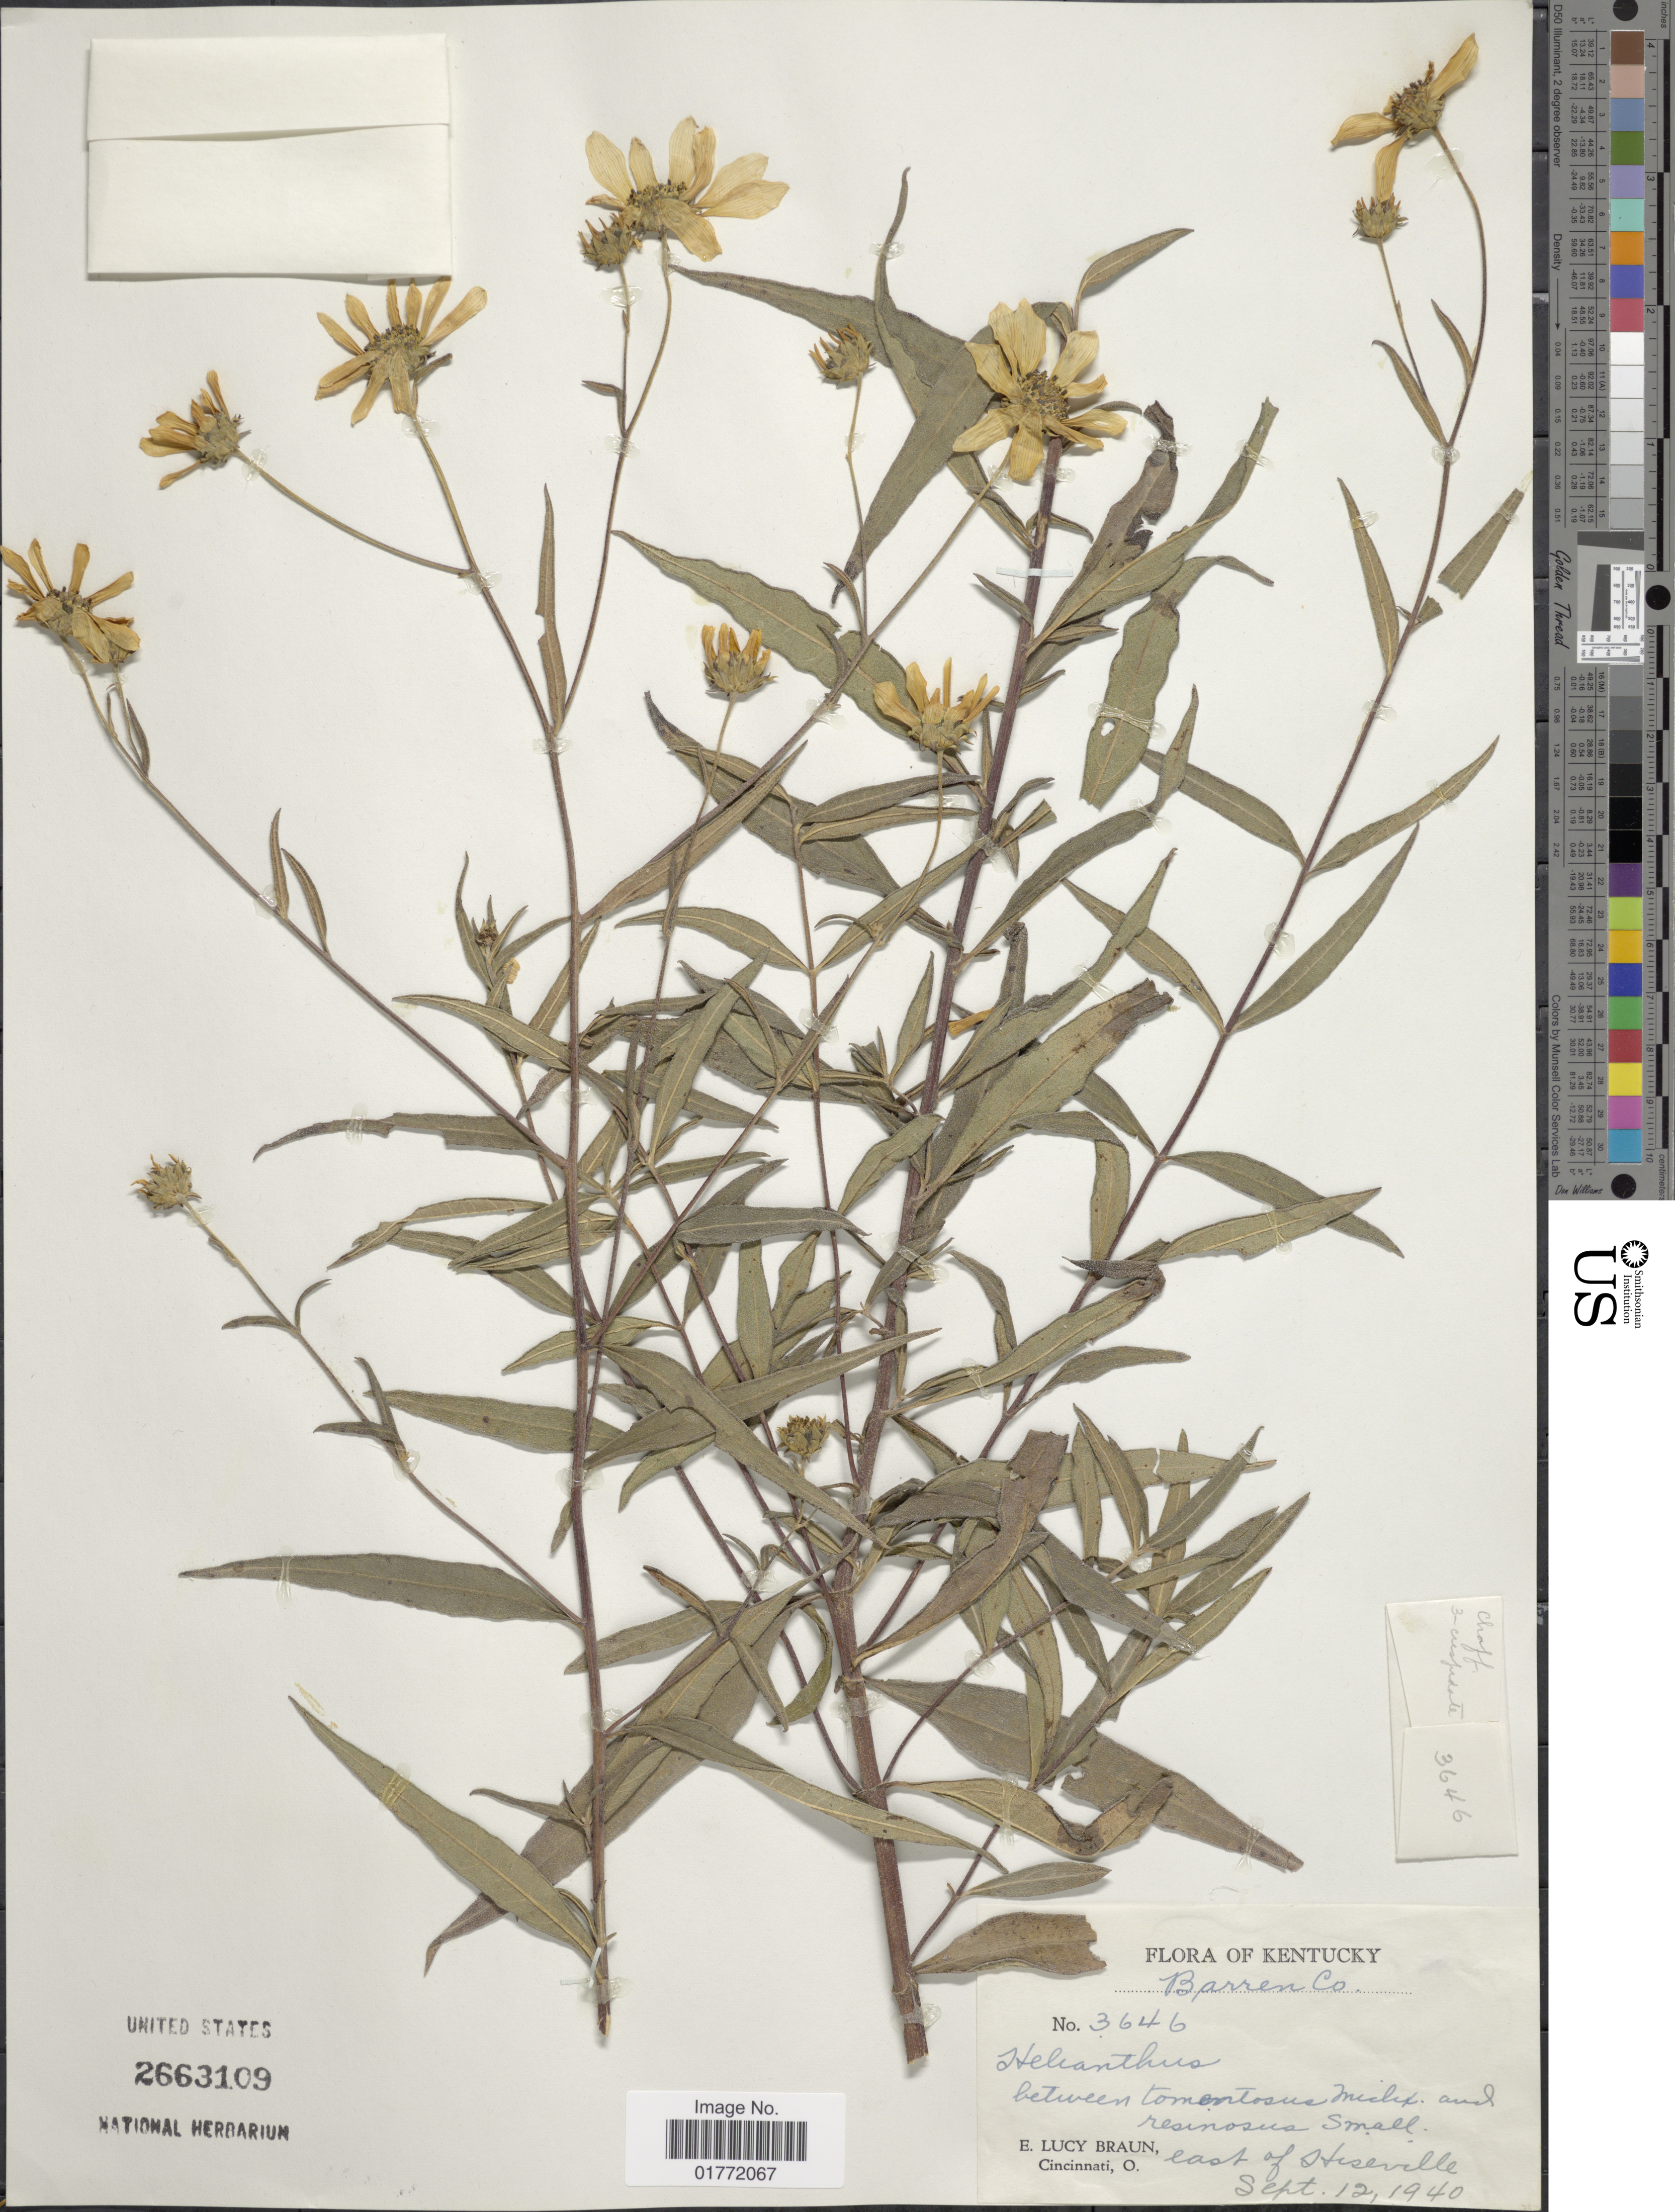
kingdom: Plantae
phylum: Tracheophyta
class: Magnoliopsida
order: Asterales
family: Asteraceae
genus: Helianthus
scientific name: Helianthus sp.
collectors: E. L. Braun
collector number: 3646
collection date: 1940-09-12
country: United States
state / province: Kentucky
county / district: Barren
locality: East of Hiseville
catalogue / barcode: US 2663109